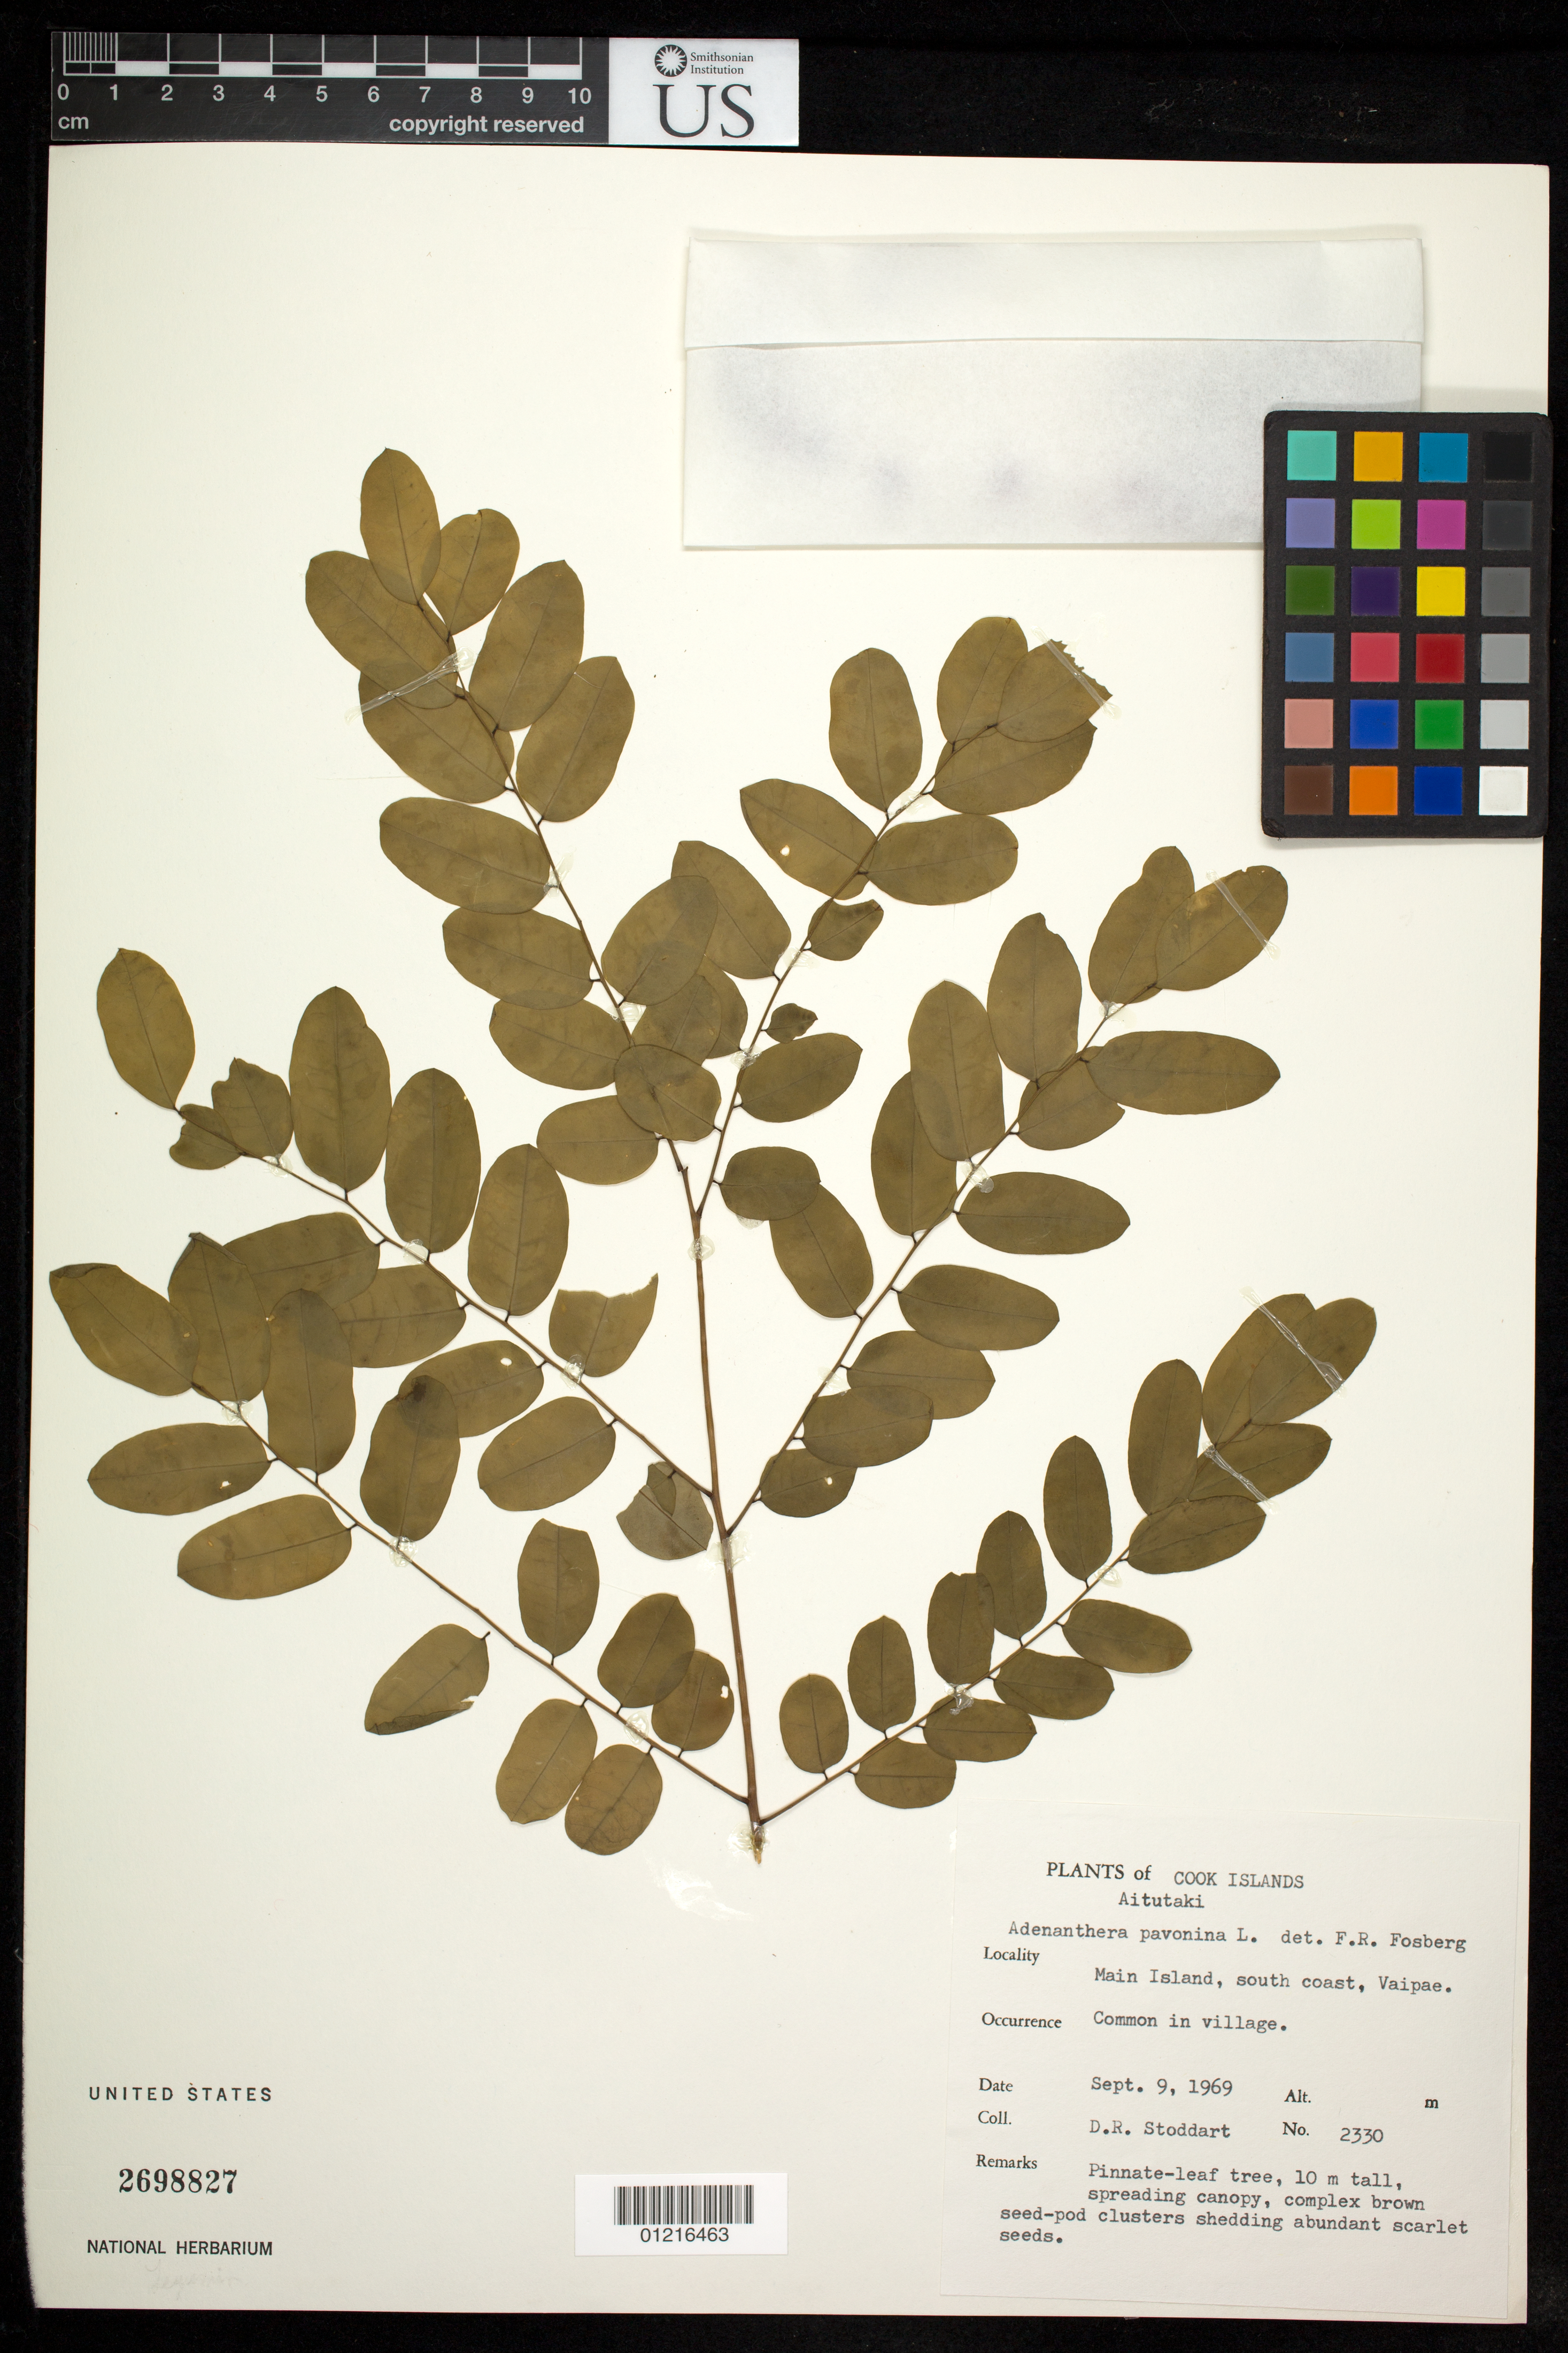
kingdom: Plantae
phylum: Tracheophyta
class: Magnoliopsida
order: Fabales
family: Fabaceae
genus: Adenanthera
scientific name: Adenanthera pavonina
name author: L.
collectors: D. R. Stoddart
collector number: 2330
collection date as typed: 09 Sep 1969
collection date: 1969-09-09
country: Cook Islands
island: Aitutaki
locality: Main Island, South coast, Teaitu. [Southern Cook Is.]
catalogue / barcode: US 2698827